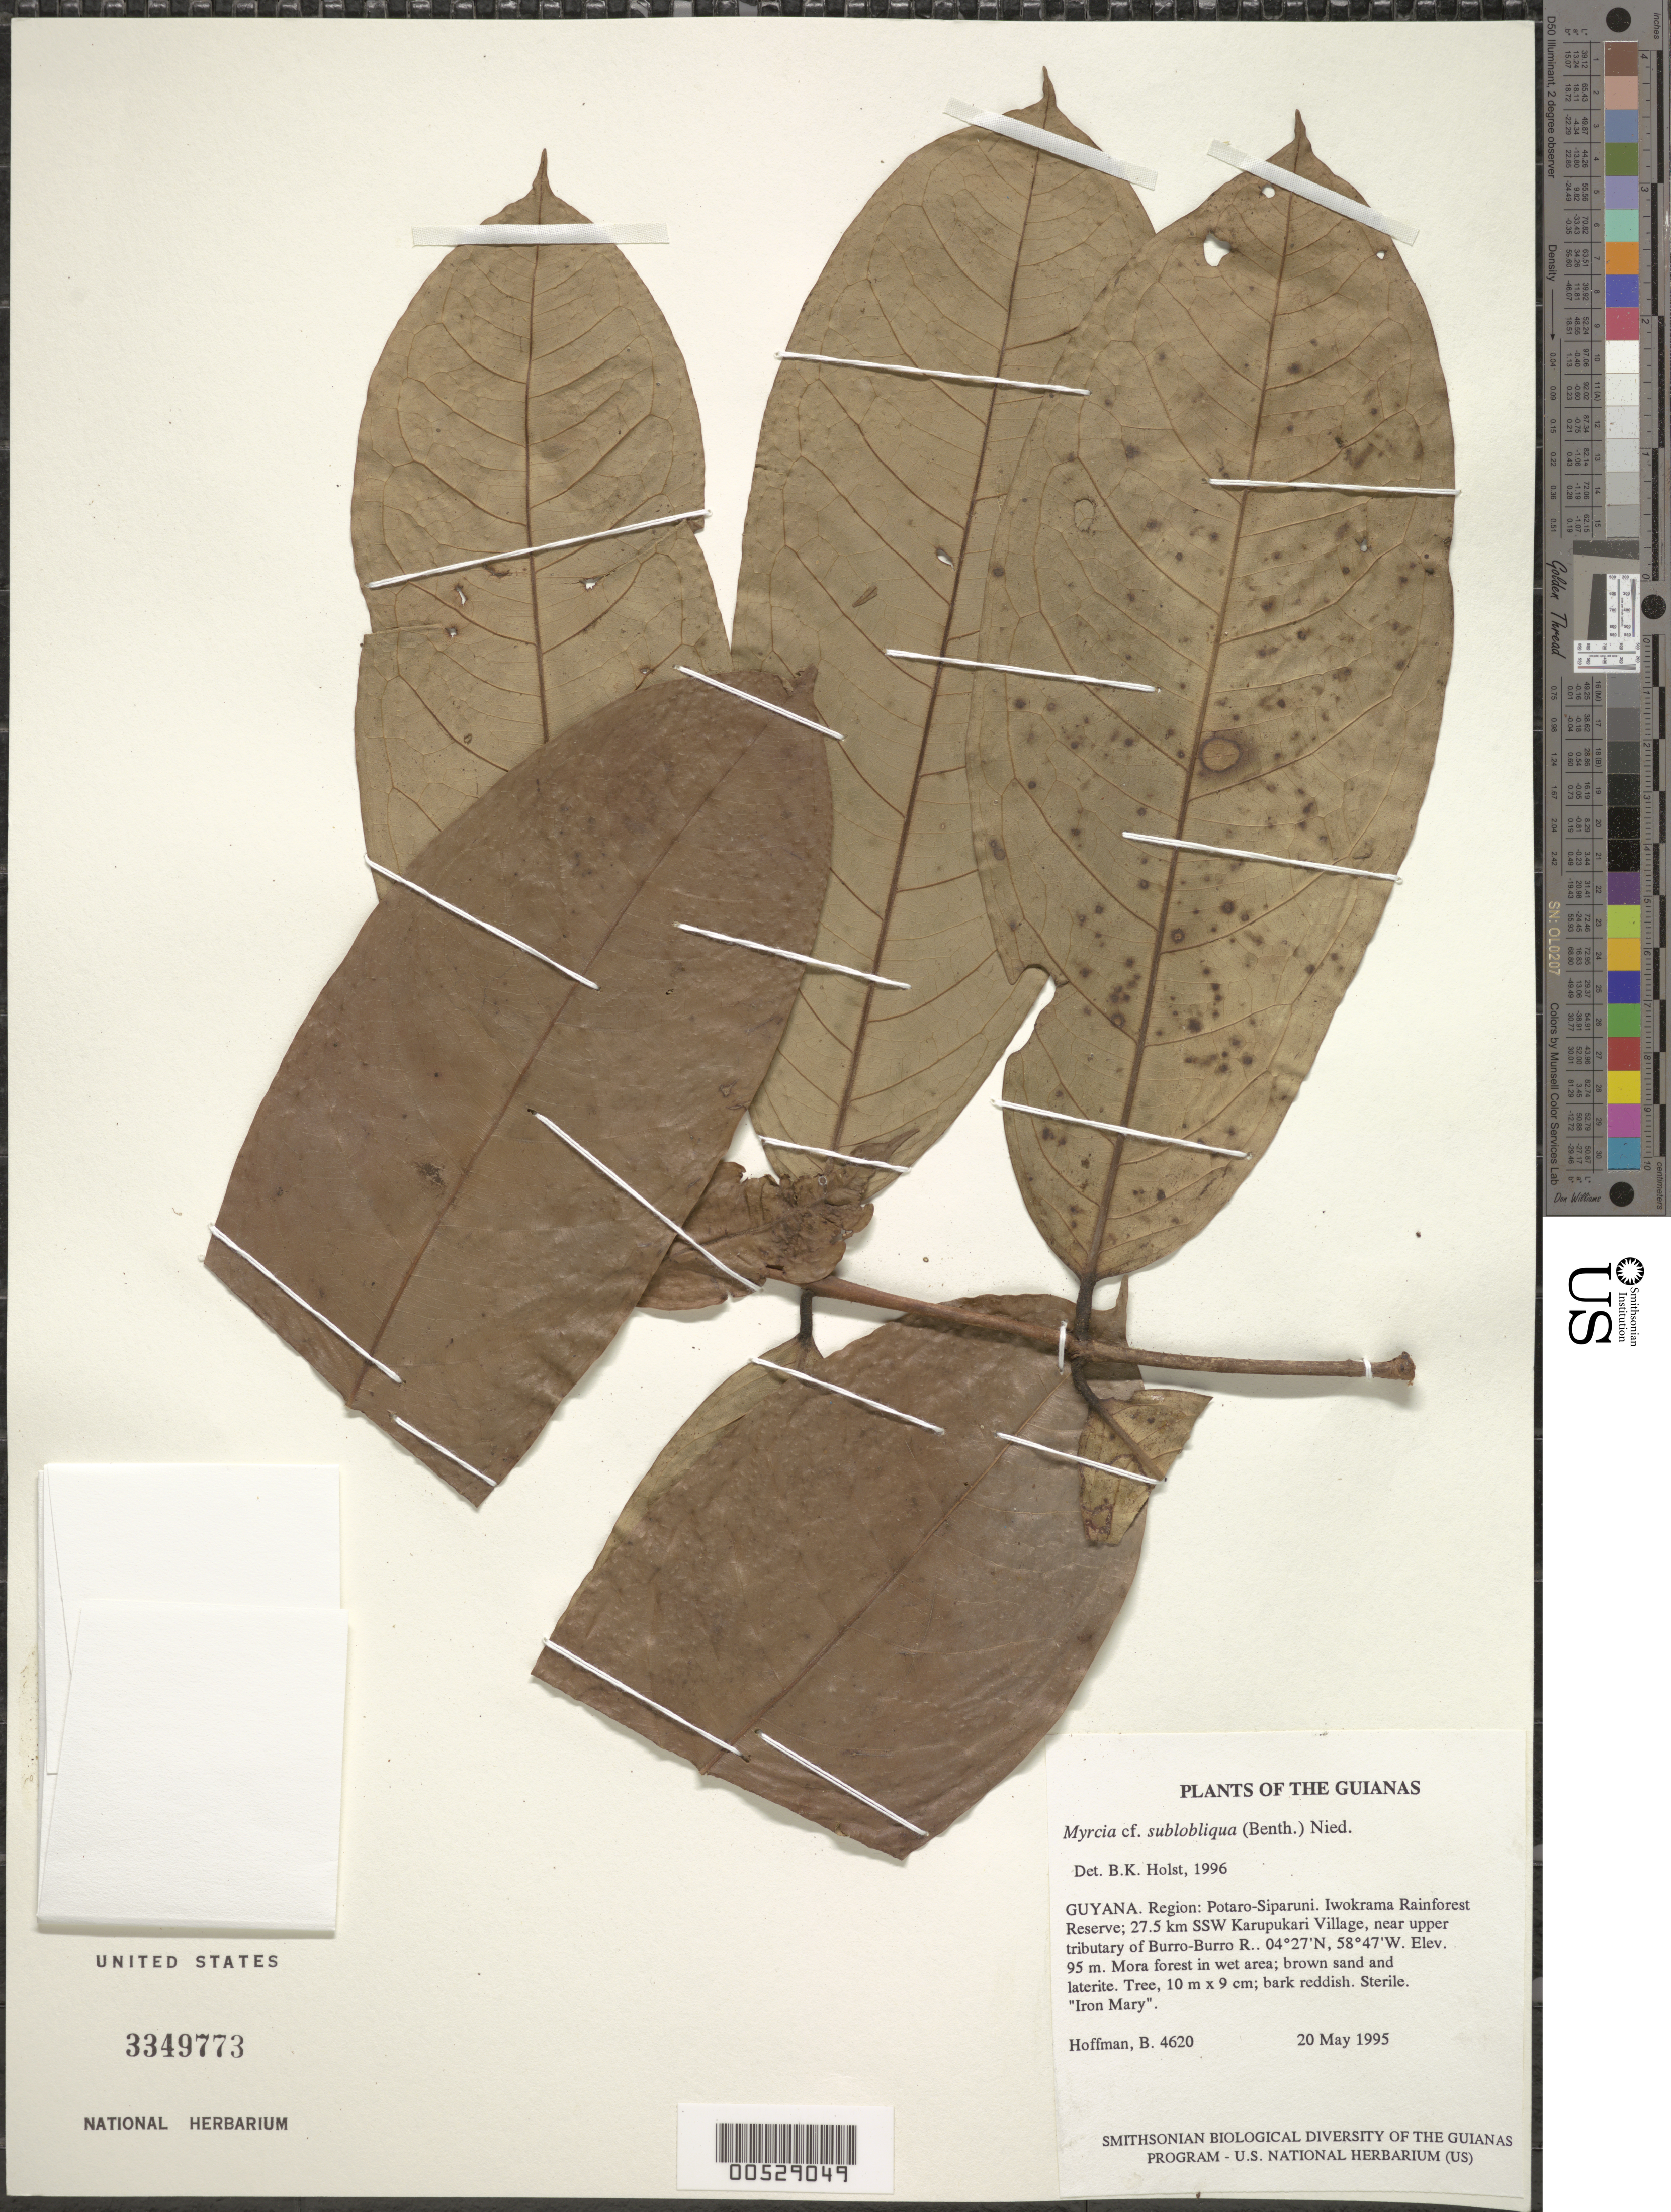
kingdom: Plantae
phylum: Tracheophyta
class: Magnoliopsida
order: Myrtales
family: Myrtaceae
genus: Myrcia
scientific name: Myrcia subobliqua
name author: (Benth.) Neidenzu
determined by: Holst, Bruce K.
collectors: B. Hoffman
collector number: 4620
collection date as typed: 20 May 1995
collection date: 1995-05-20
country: Guyana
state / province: Potaro-Siparuni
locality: Iwokrama Rainforest Reserve; 27.5 km SSW of Karupukari Village, near upper tributary of Burro-Burro River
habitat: Mora forest in wet area; brown sand and laterite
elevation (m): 95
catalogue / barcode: US 3349773